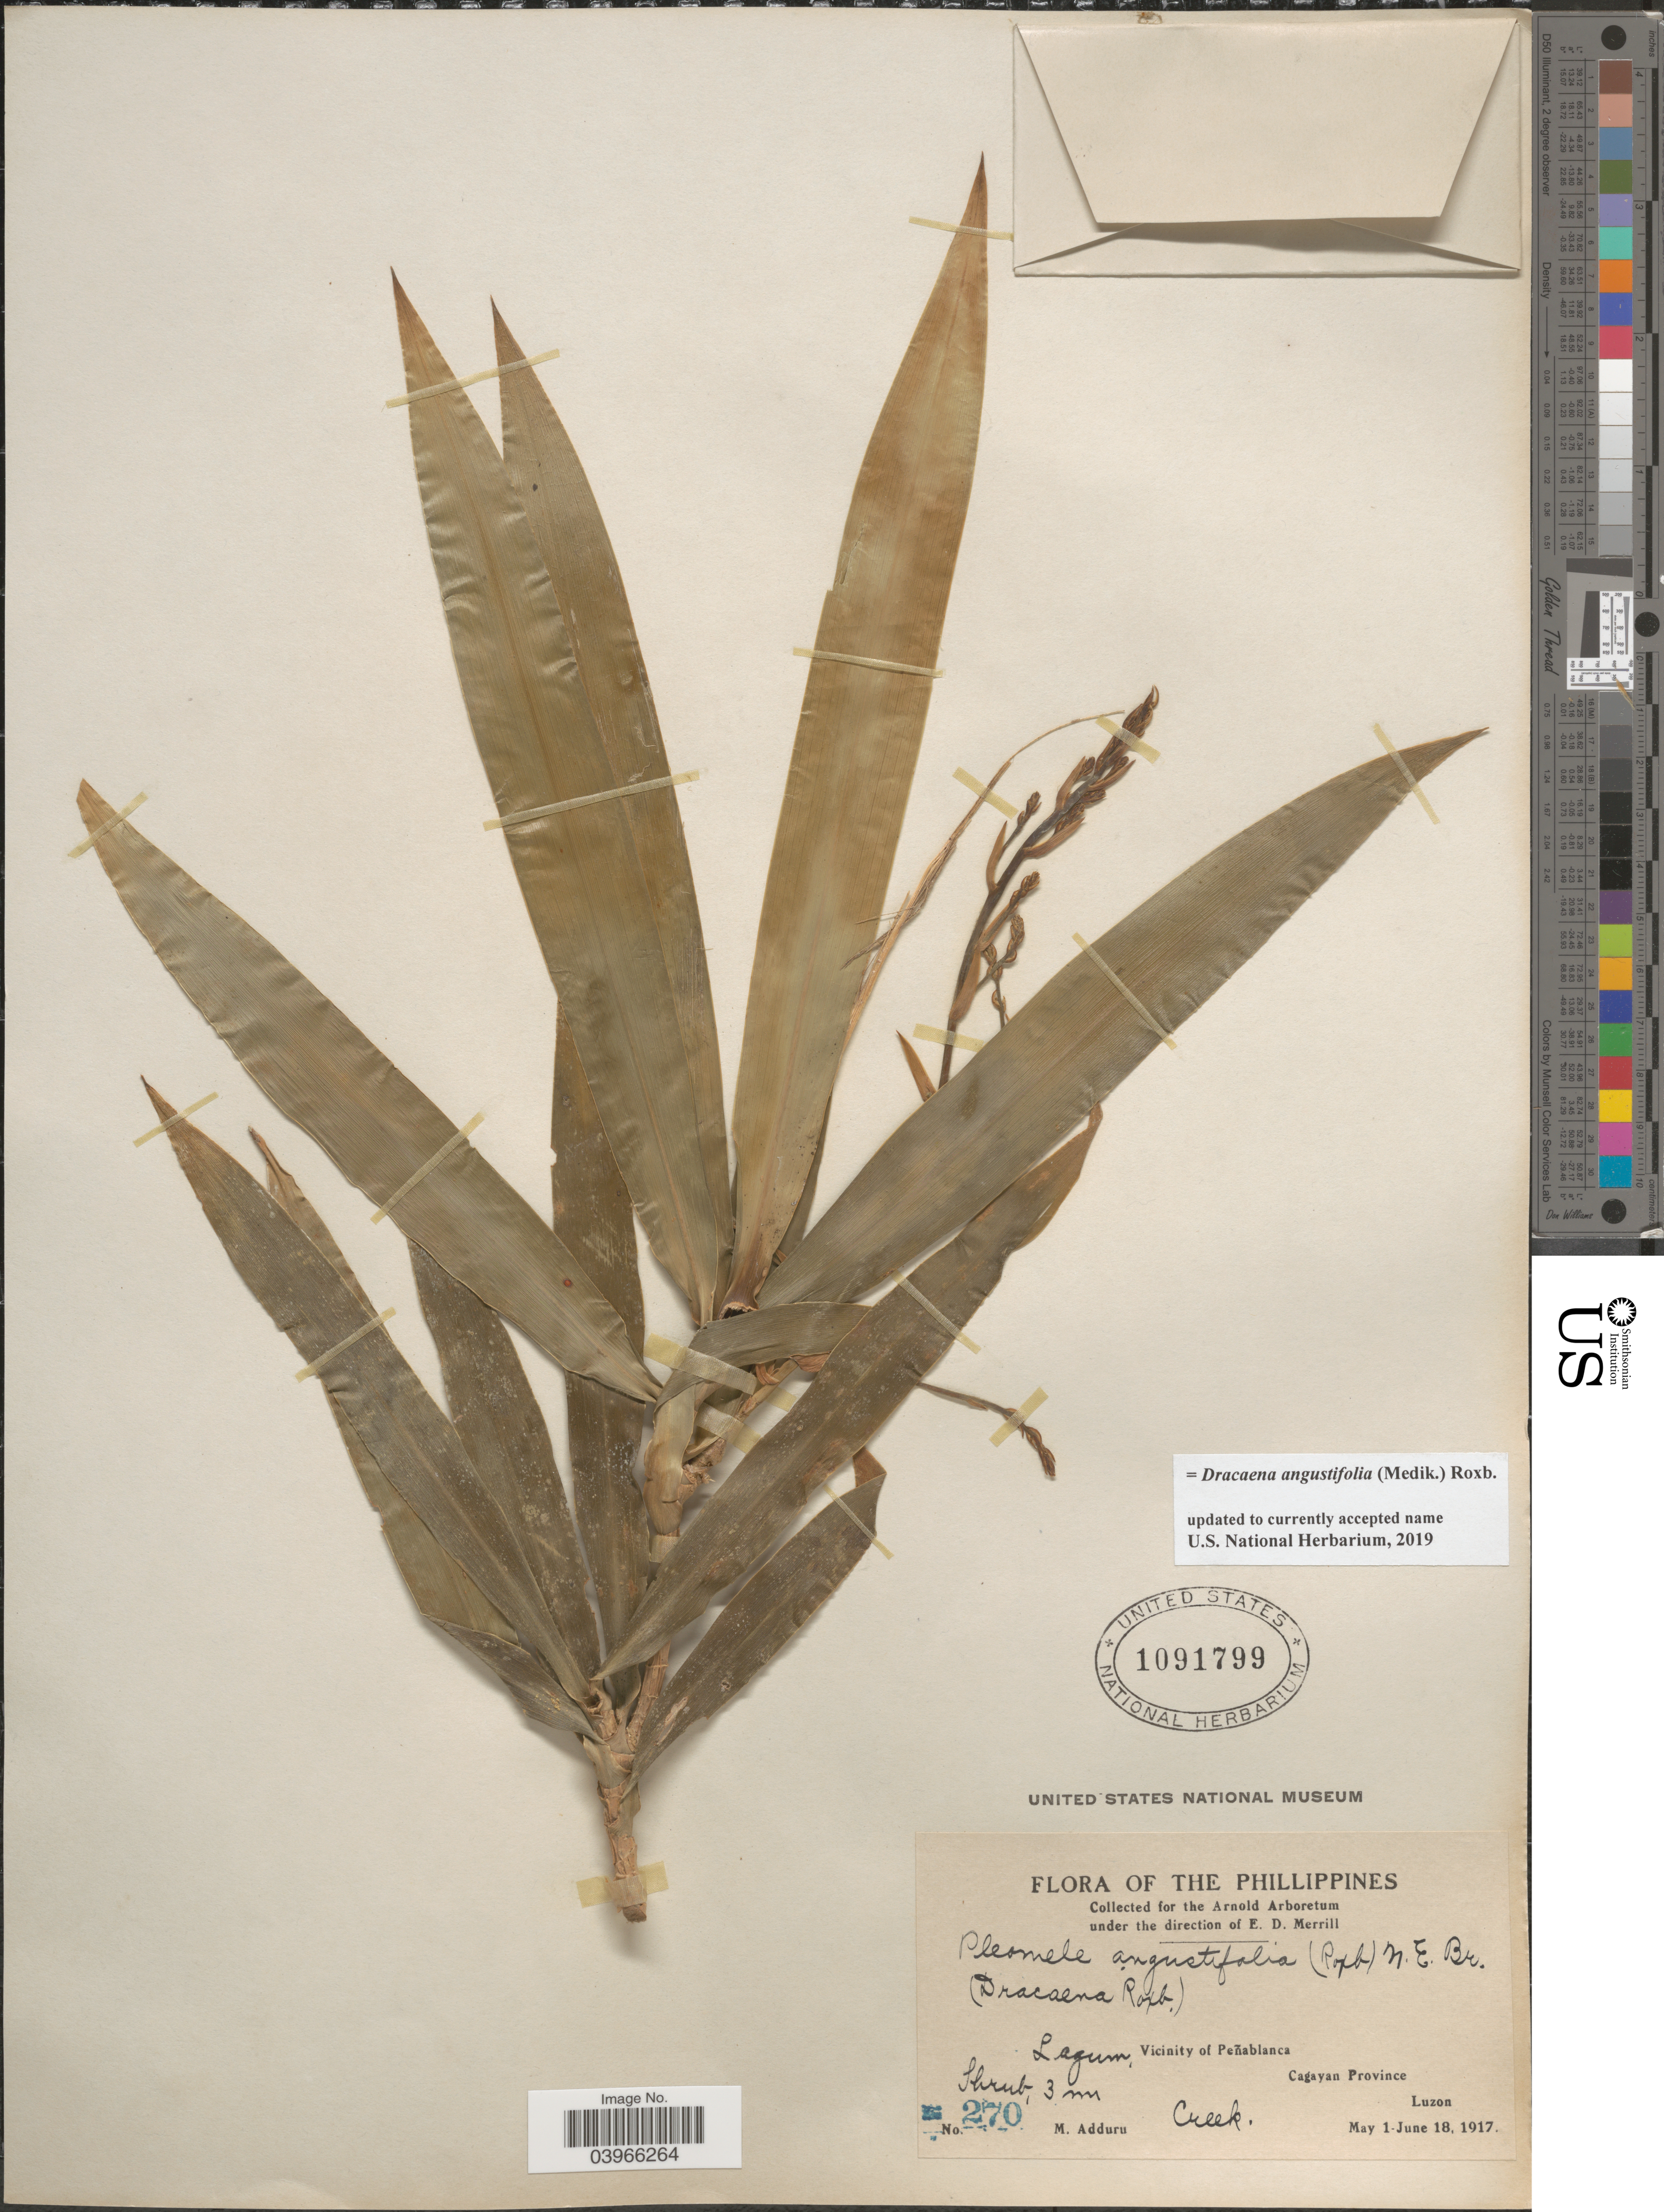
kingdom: Plantae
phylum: Tracheophyta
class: Liliopsida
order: Asparagales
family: Asparagaceae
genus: Dracaena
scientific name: Dracaena angustifolia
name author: (Medik.) Roxb.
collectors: M. Adduru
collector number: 270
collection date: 1917-05-01/1917-06-18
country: Philippines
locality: Lagum, Vicinity of Peñablanca. Cagayan Province. Luzon. Creek.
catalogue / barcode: US 1091799